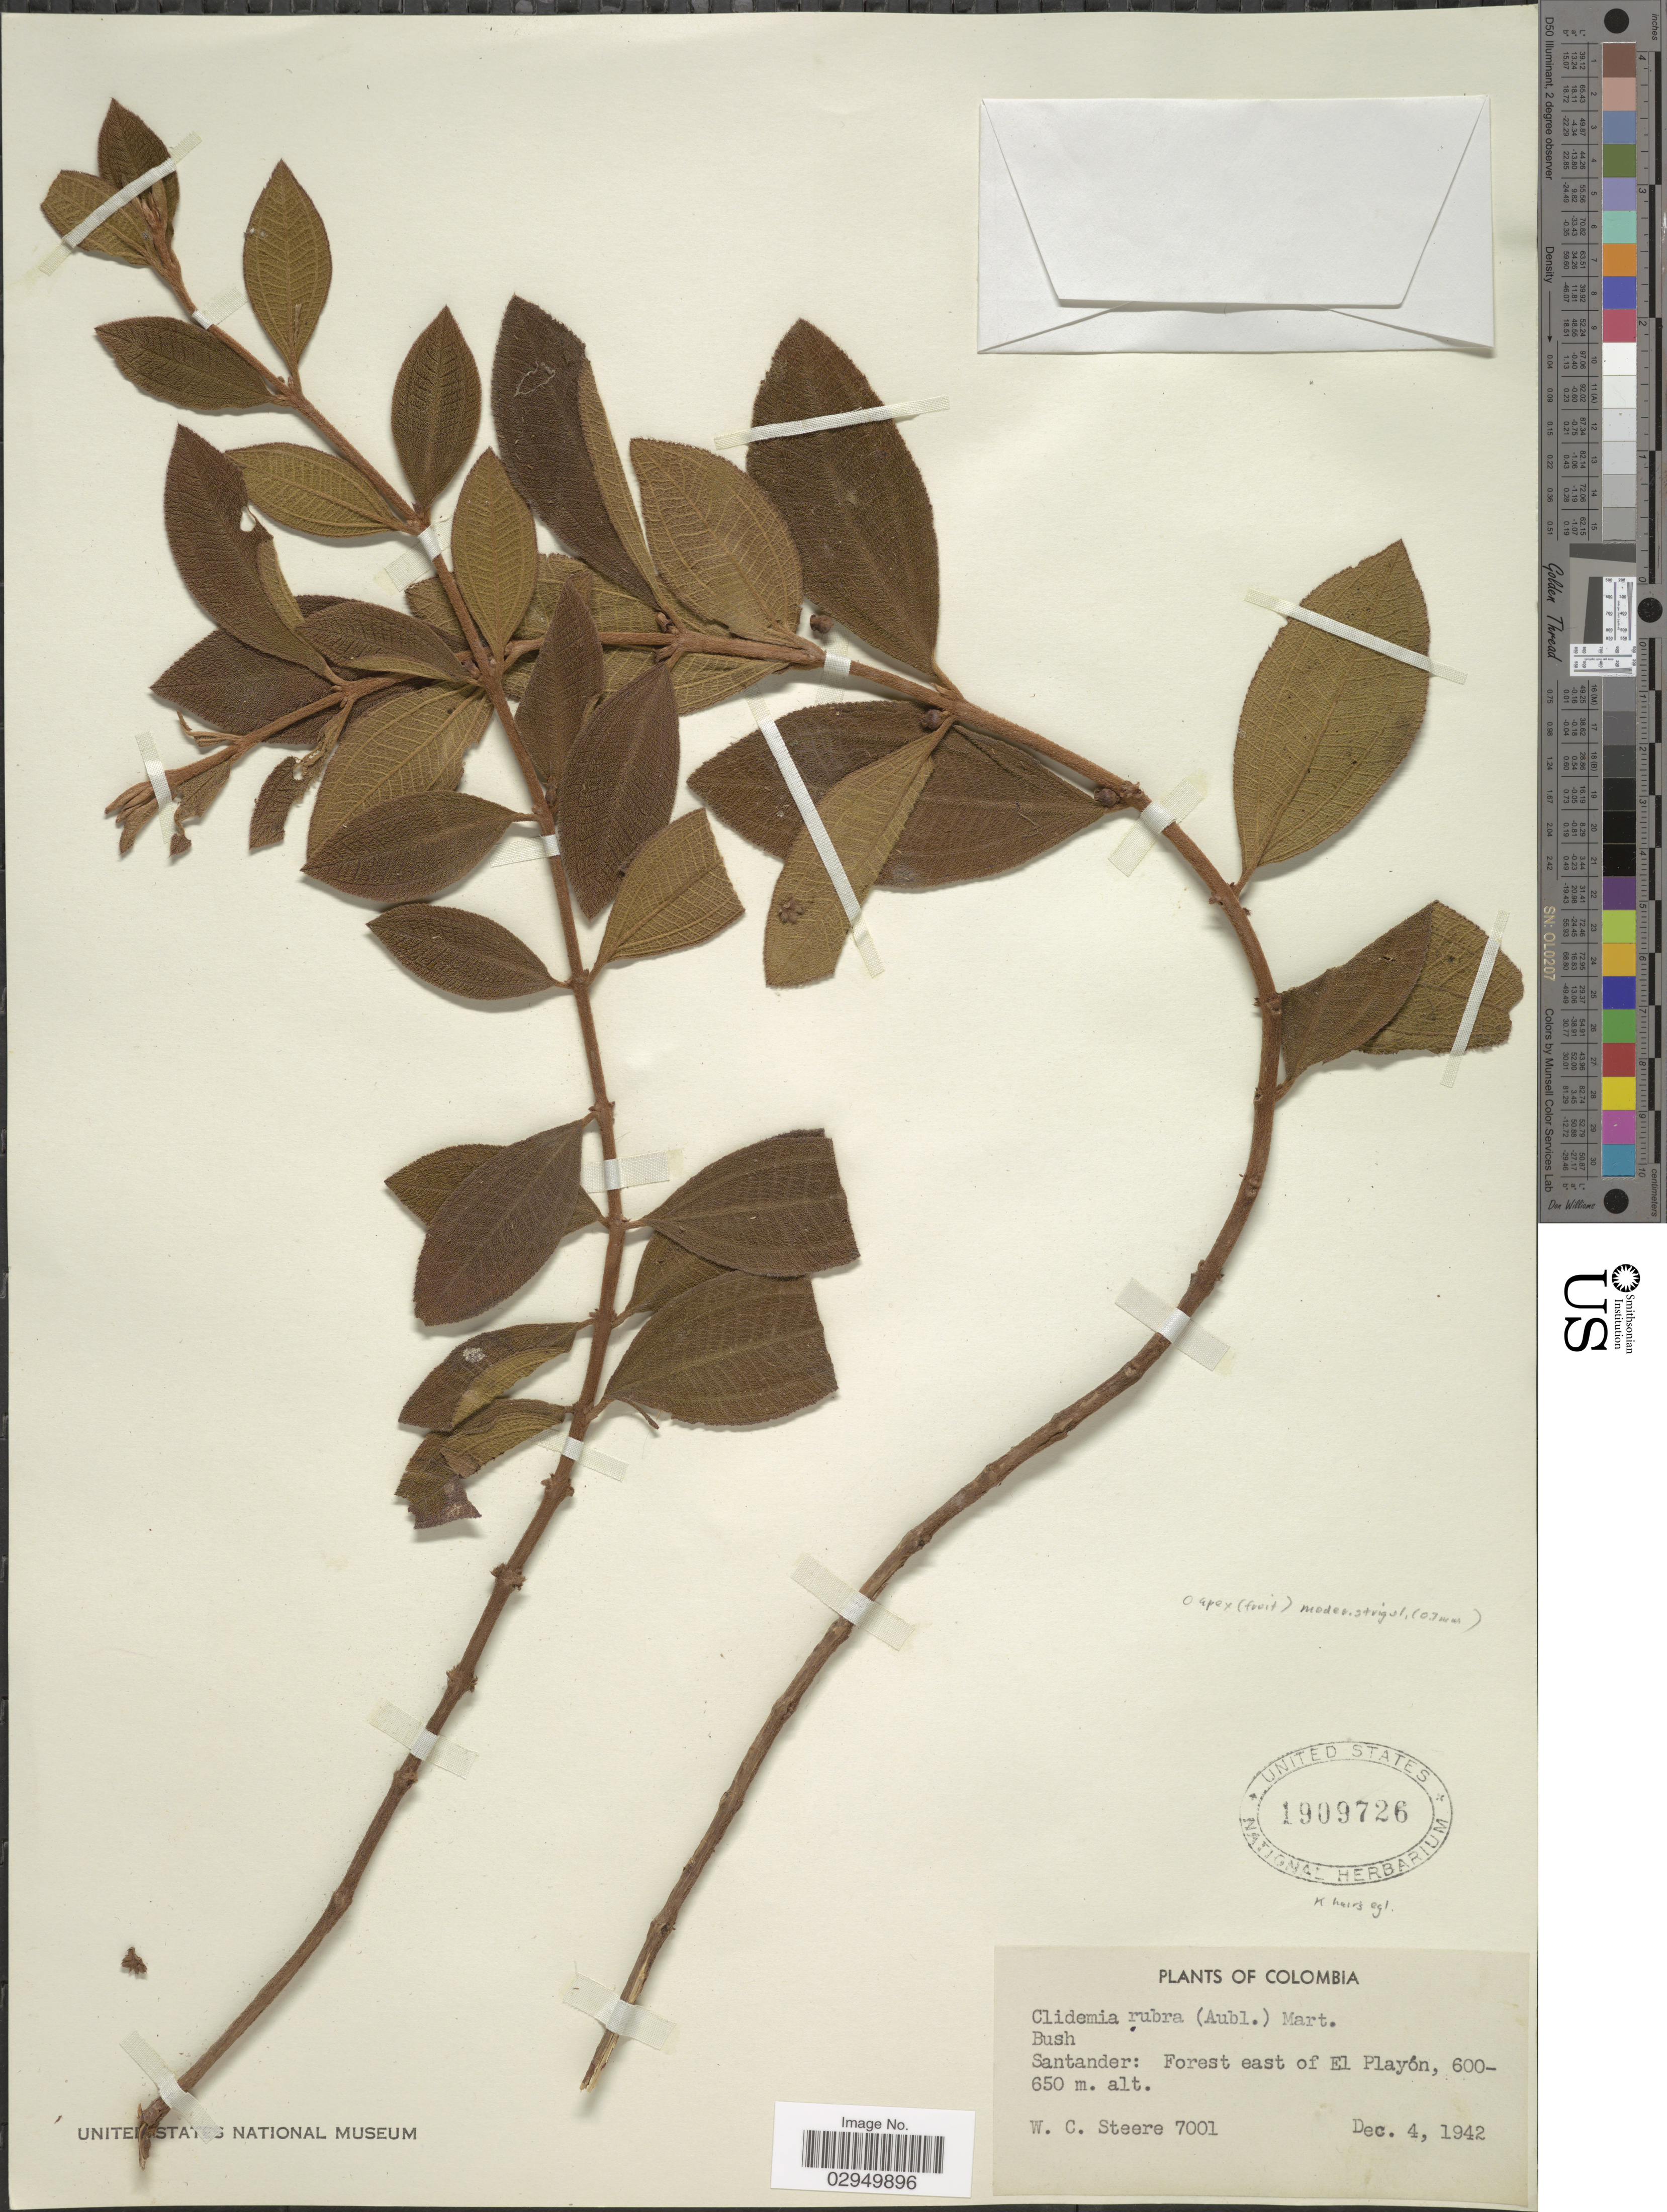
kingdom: Plantae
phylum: Tracheophyta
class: Magnoliopsida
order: Myrtales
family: Melastomataceae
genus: Clidemia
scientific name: Clidemia sericea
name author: D. Don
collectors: W. C. Steere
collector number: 7001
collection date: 1942-12-04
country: Colombia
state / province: Santander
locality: Forest east of El Playón.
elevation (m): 600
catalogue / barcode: US 1909726